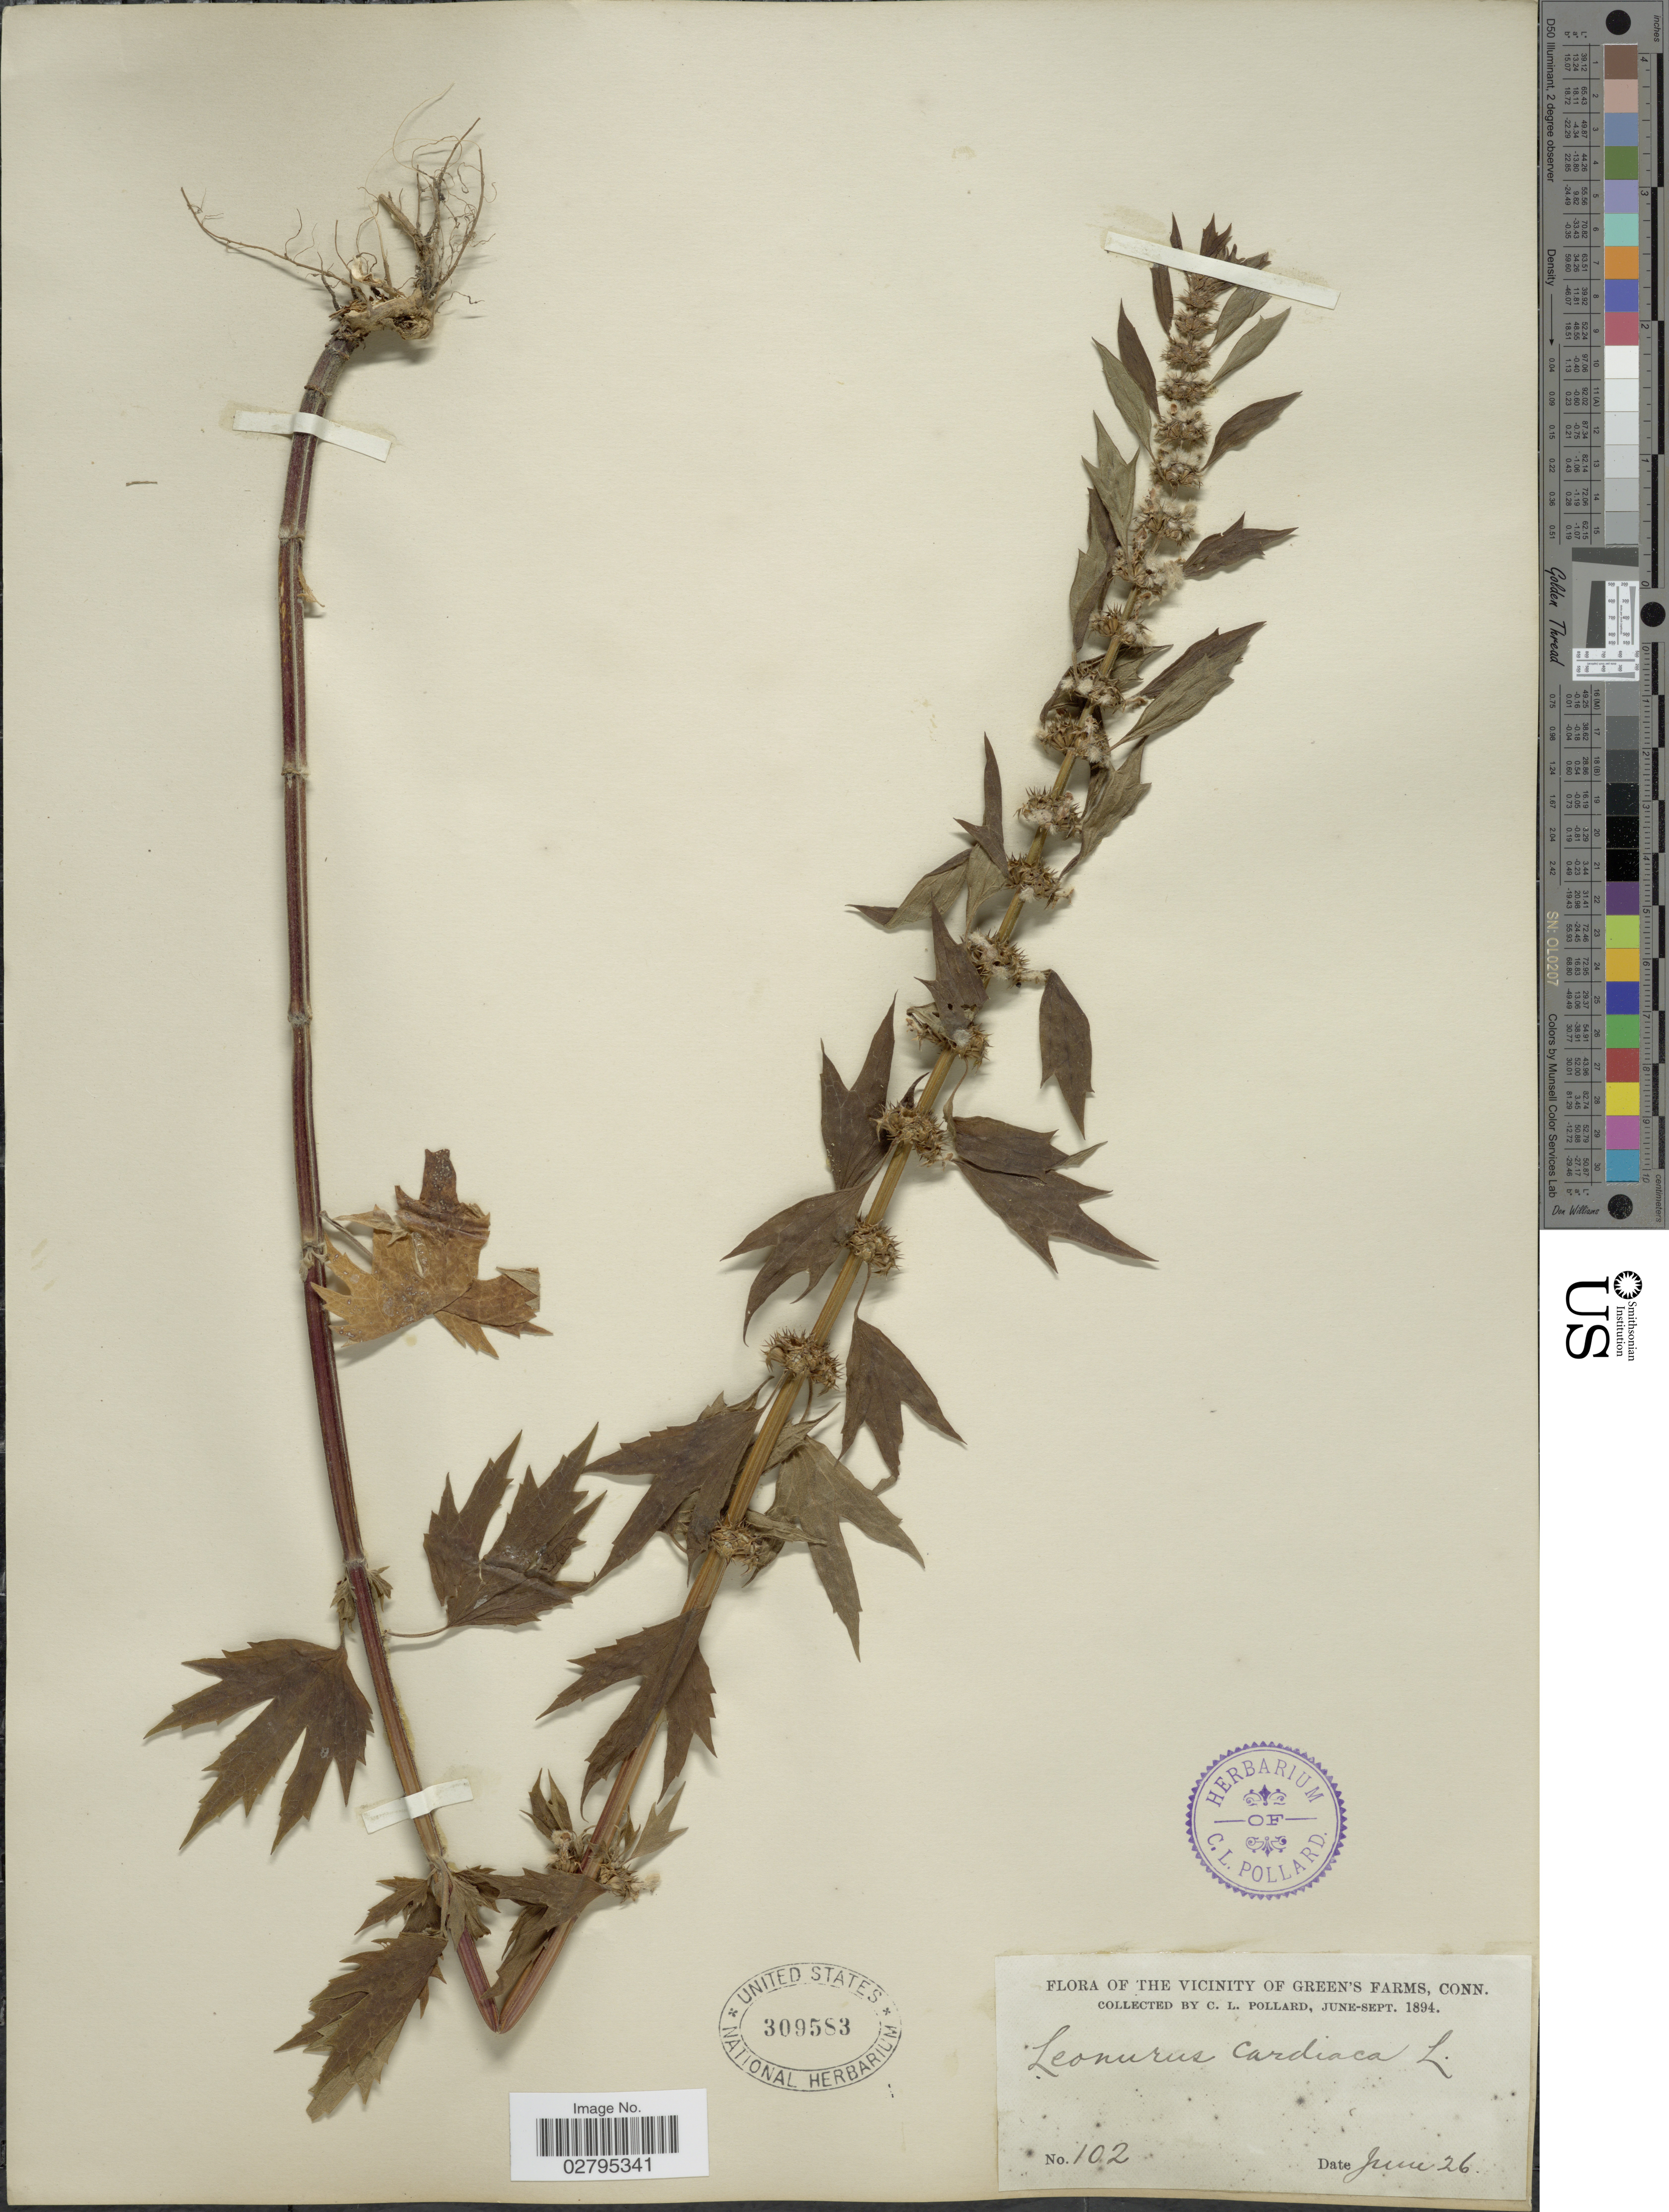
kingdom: Plantae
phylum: Tracheophyta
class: Magnoliopsida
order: Lamiales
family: Lamiaceae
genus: Leonurus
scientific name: Leonurus cardiaca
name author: L.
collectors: C. L. Pollard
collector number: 102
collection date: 1894-06-26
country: United States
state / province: Connecticut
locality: Vicinity of Green's Farms, Conn.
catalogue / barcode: US 309583